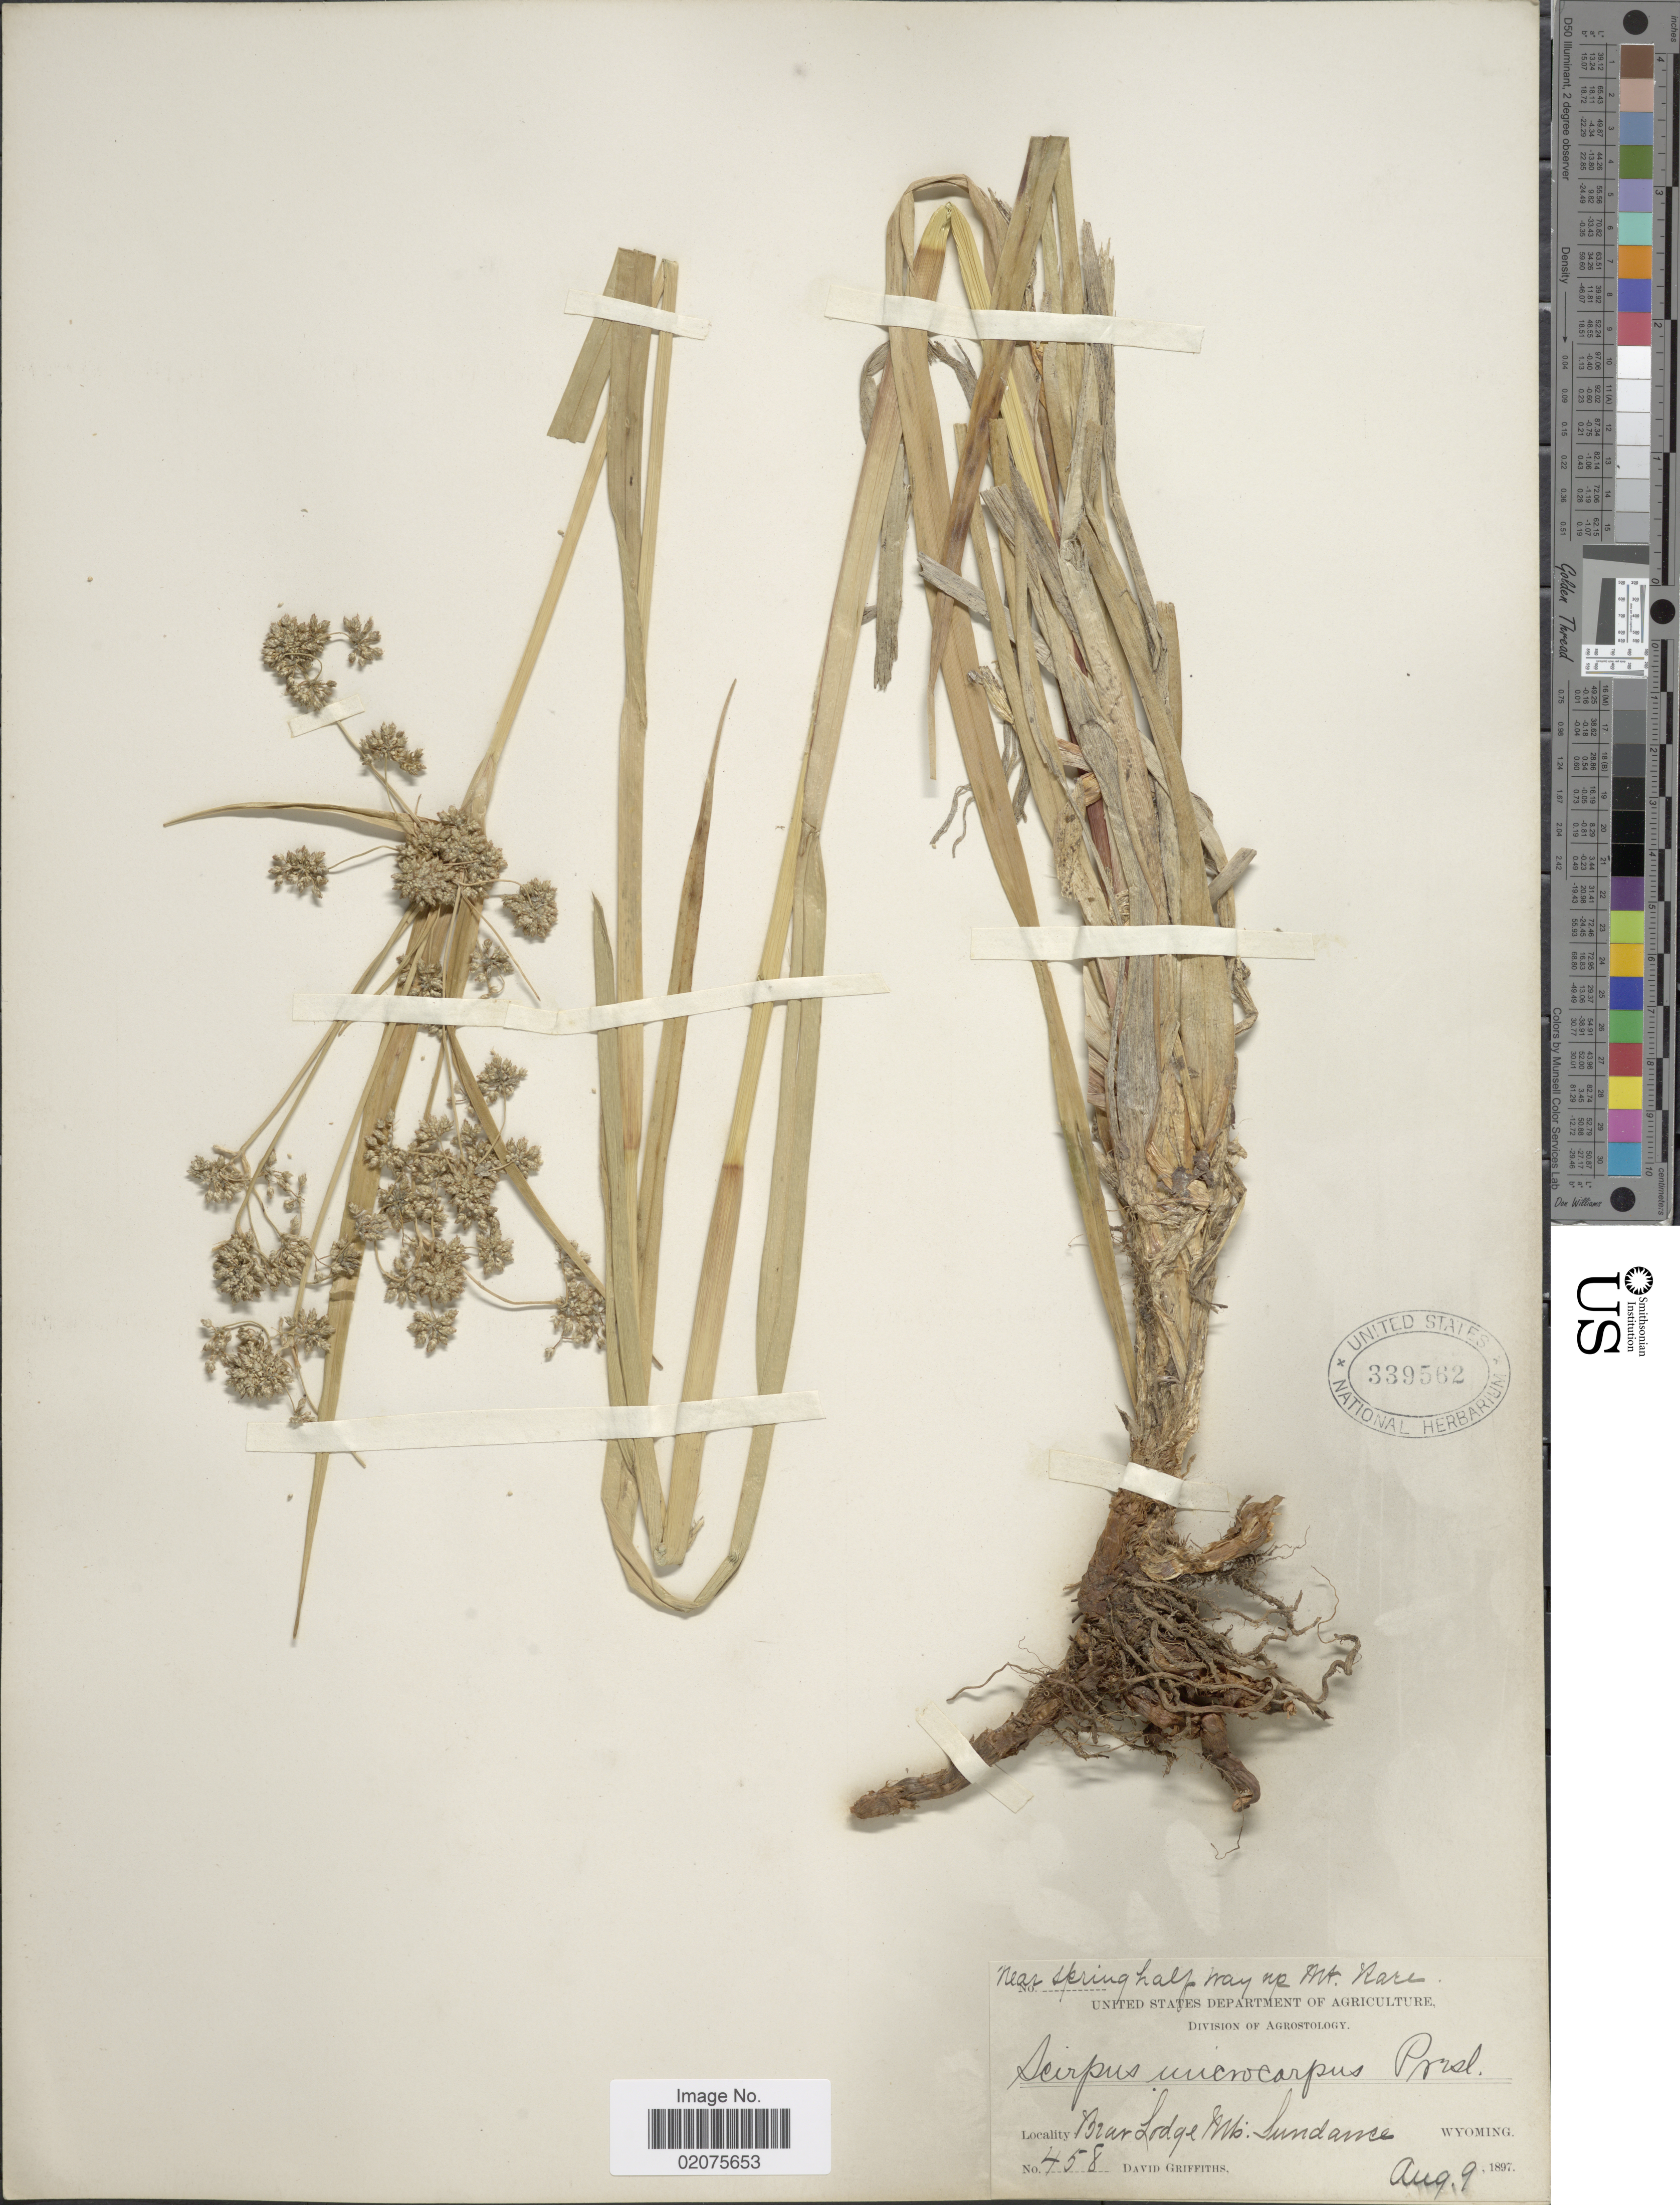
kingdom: Plantae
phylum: Tracheophyta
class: Liliopsida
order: Poales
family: Cyperaceae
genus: Scirpus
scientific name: Scirpus microcarpus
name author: J. Presl & C. Presl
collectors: D. Griffiths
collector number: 458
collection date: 1897-08-09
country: United States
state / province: Wyoming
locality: Bear Lodge Mts.: Sundance, near spring half way up mt.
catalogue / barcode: US 339562